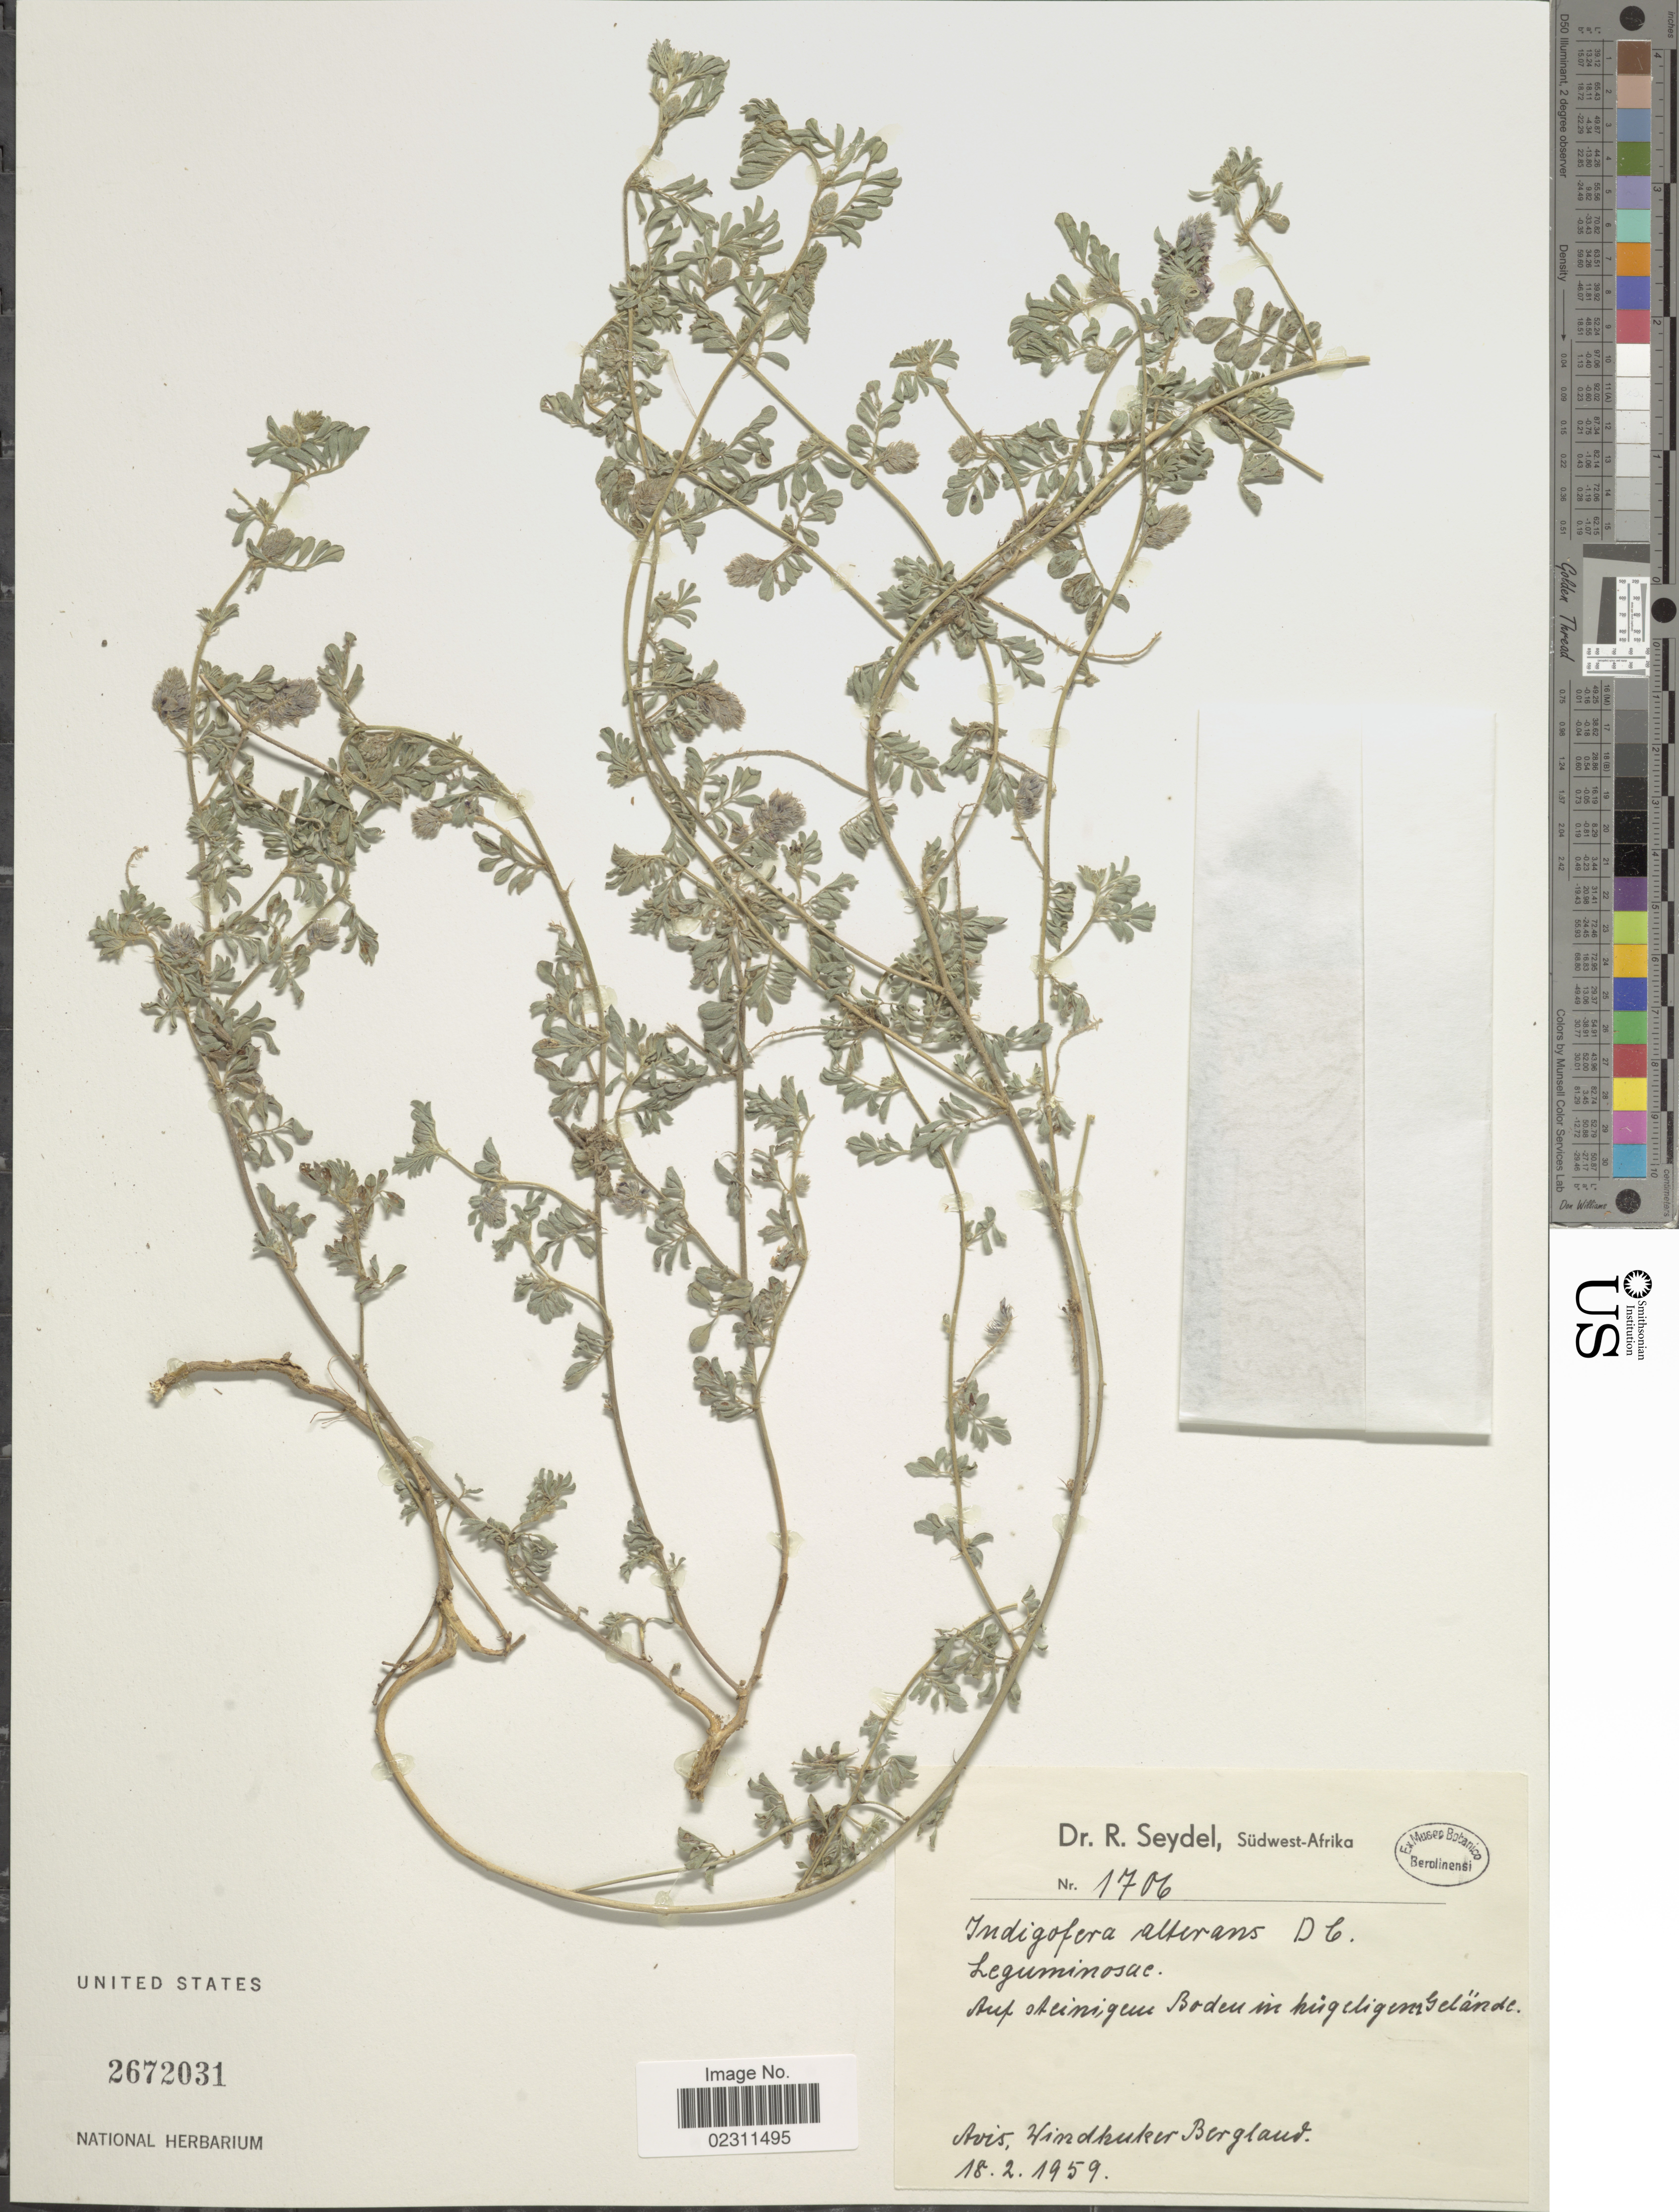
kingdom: Plantae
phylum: Tracheophyta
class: Magnoliopsida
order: Fabales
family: Fabaceae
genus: Indigofera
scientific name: Indigofera alternans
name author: DC.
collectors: R. Seydel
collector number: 1706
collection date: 1959-02-18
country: Namibia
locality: Avis, Windhuker Bergland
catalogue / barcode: US 2672031